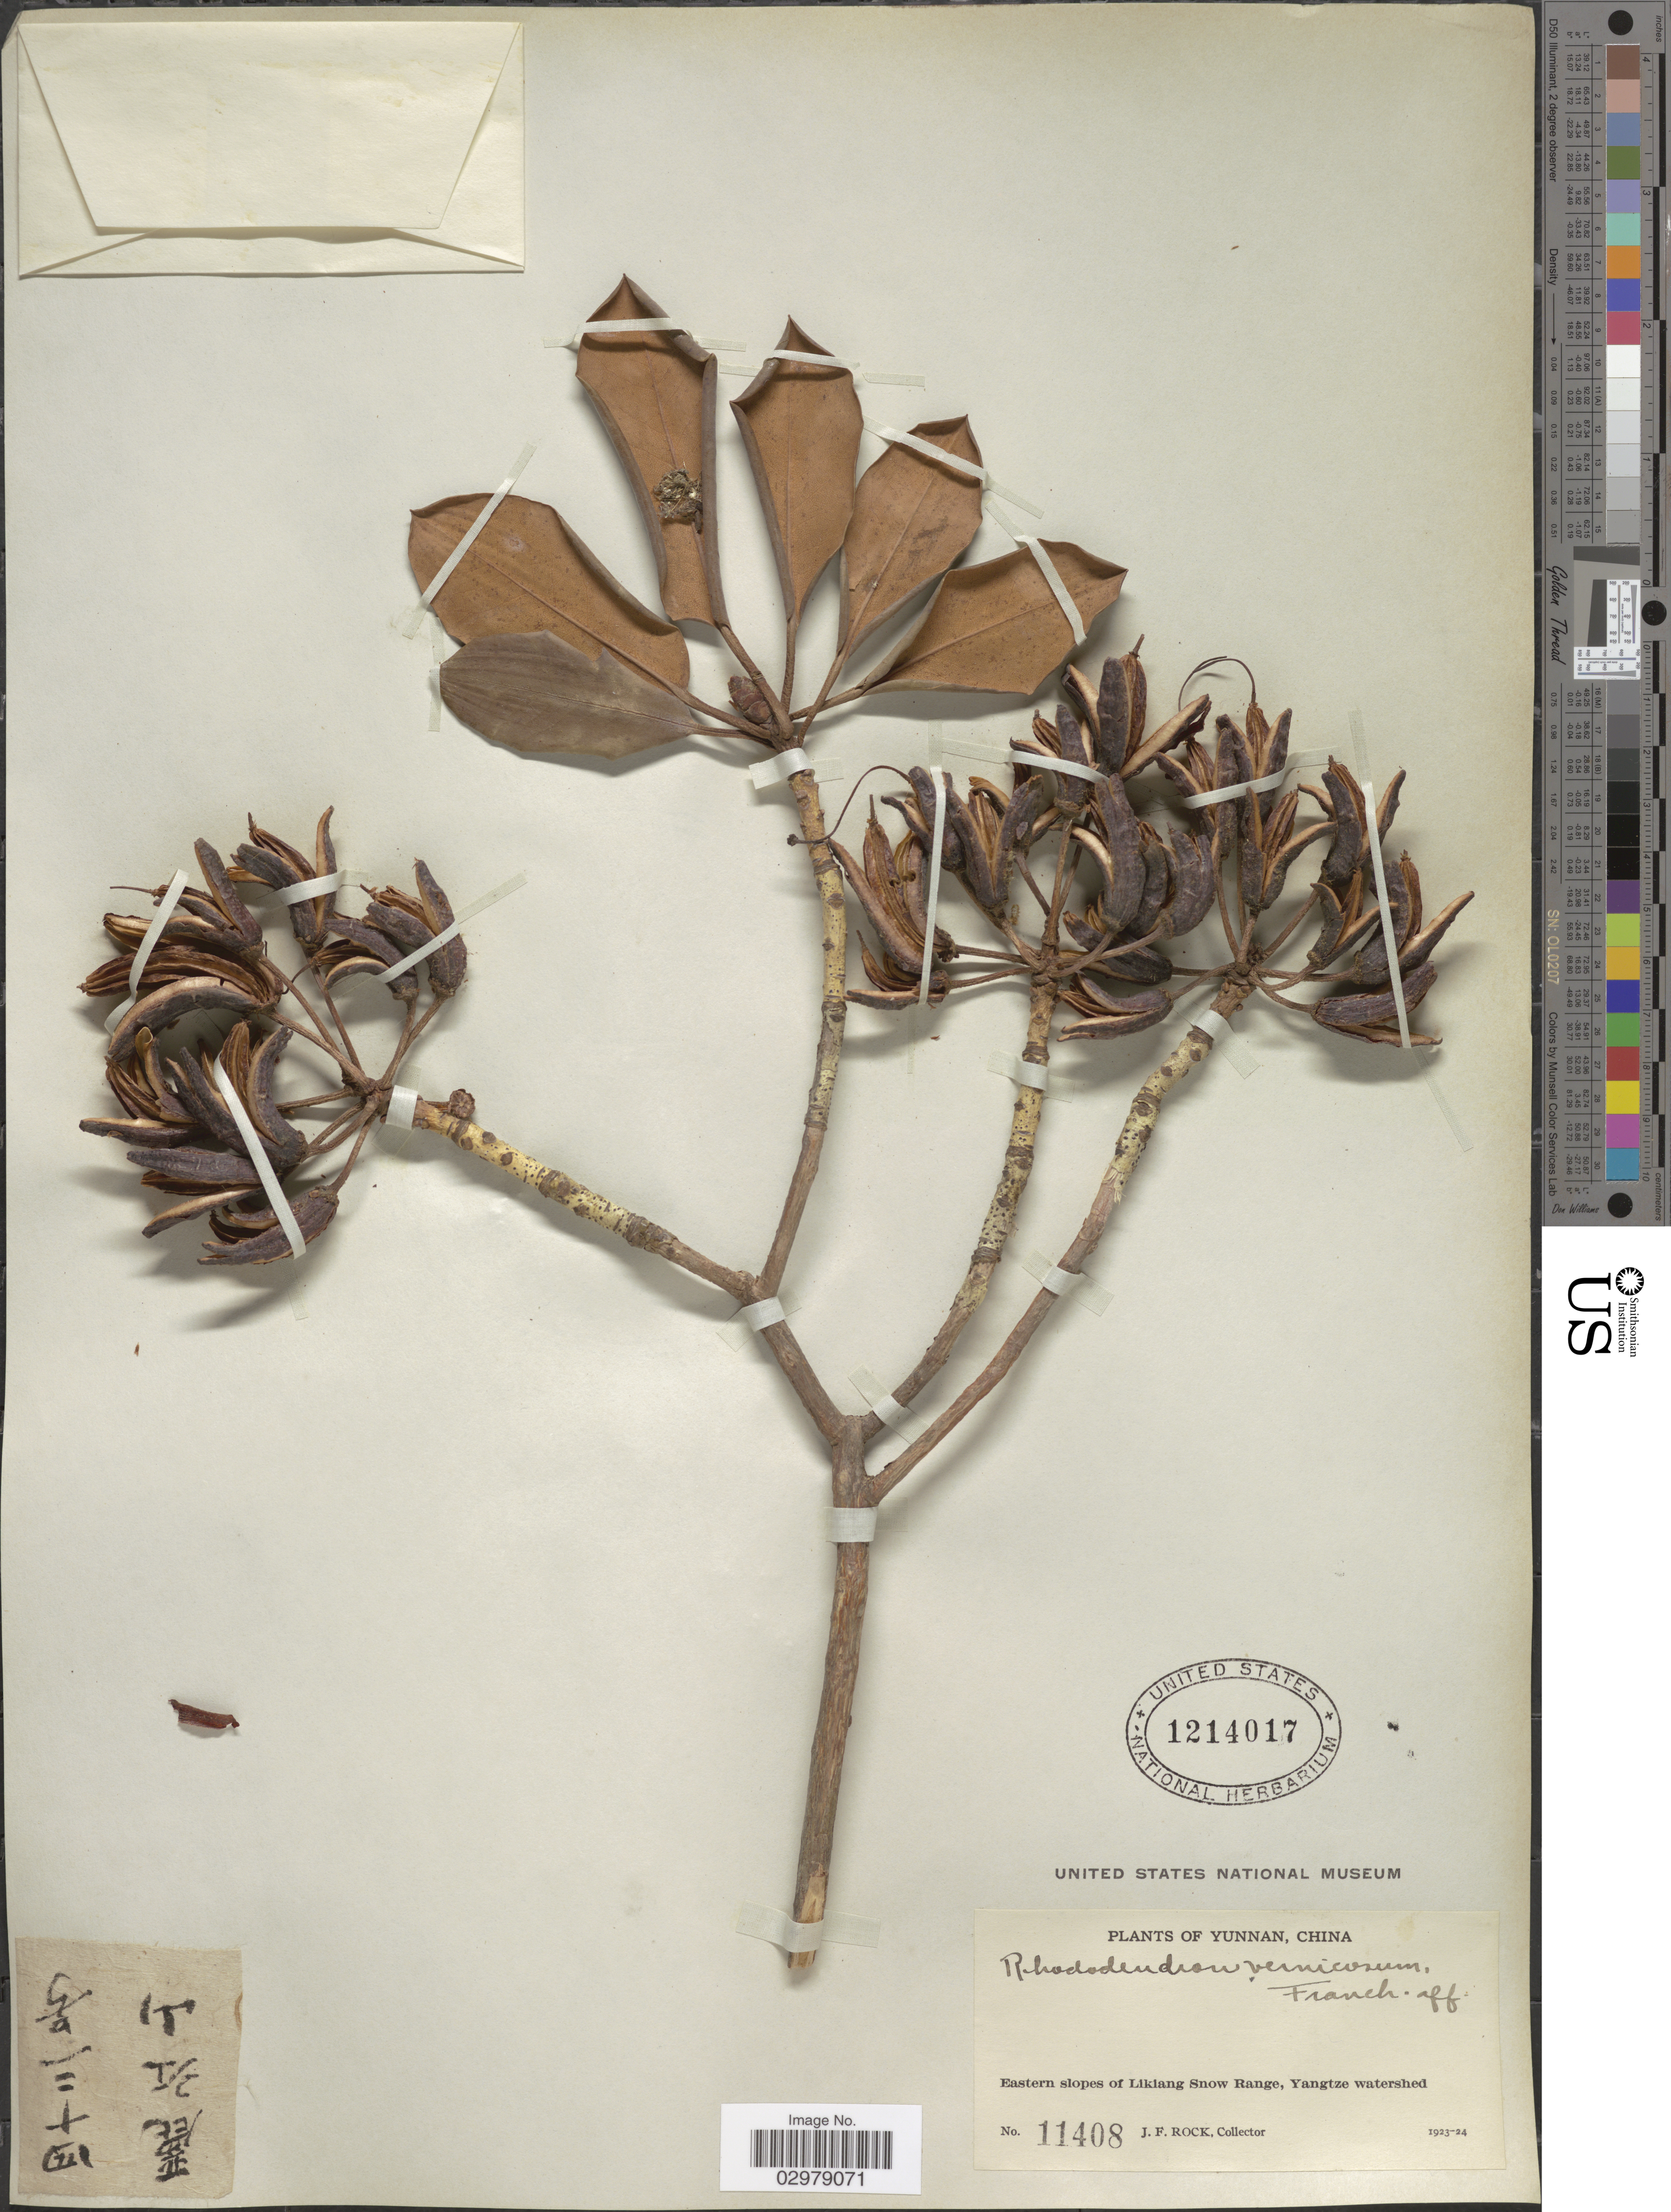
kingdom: Plantae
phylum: Tracheophyta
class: Magnoliopsida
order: Ericales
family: Ericaceae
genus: Rhododendron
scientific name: Rhododendron vernicosum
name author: Franch.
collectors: J. Rock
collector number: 11408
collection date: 1923/1924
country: China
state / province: Yunnan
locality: Eastern slopes of Likiang Snow Range, Yangtze watershed.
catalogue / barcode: US 1214017